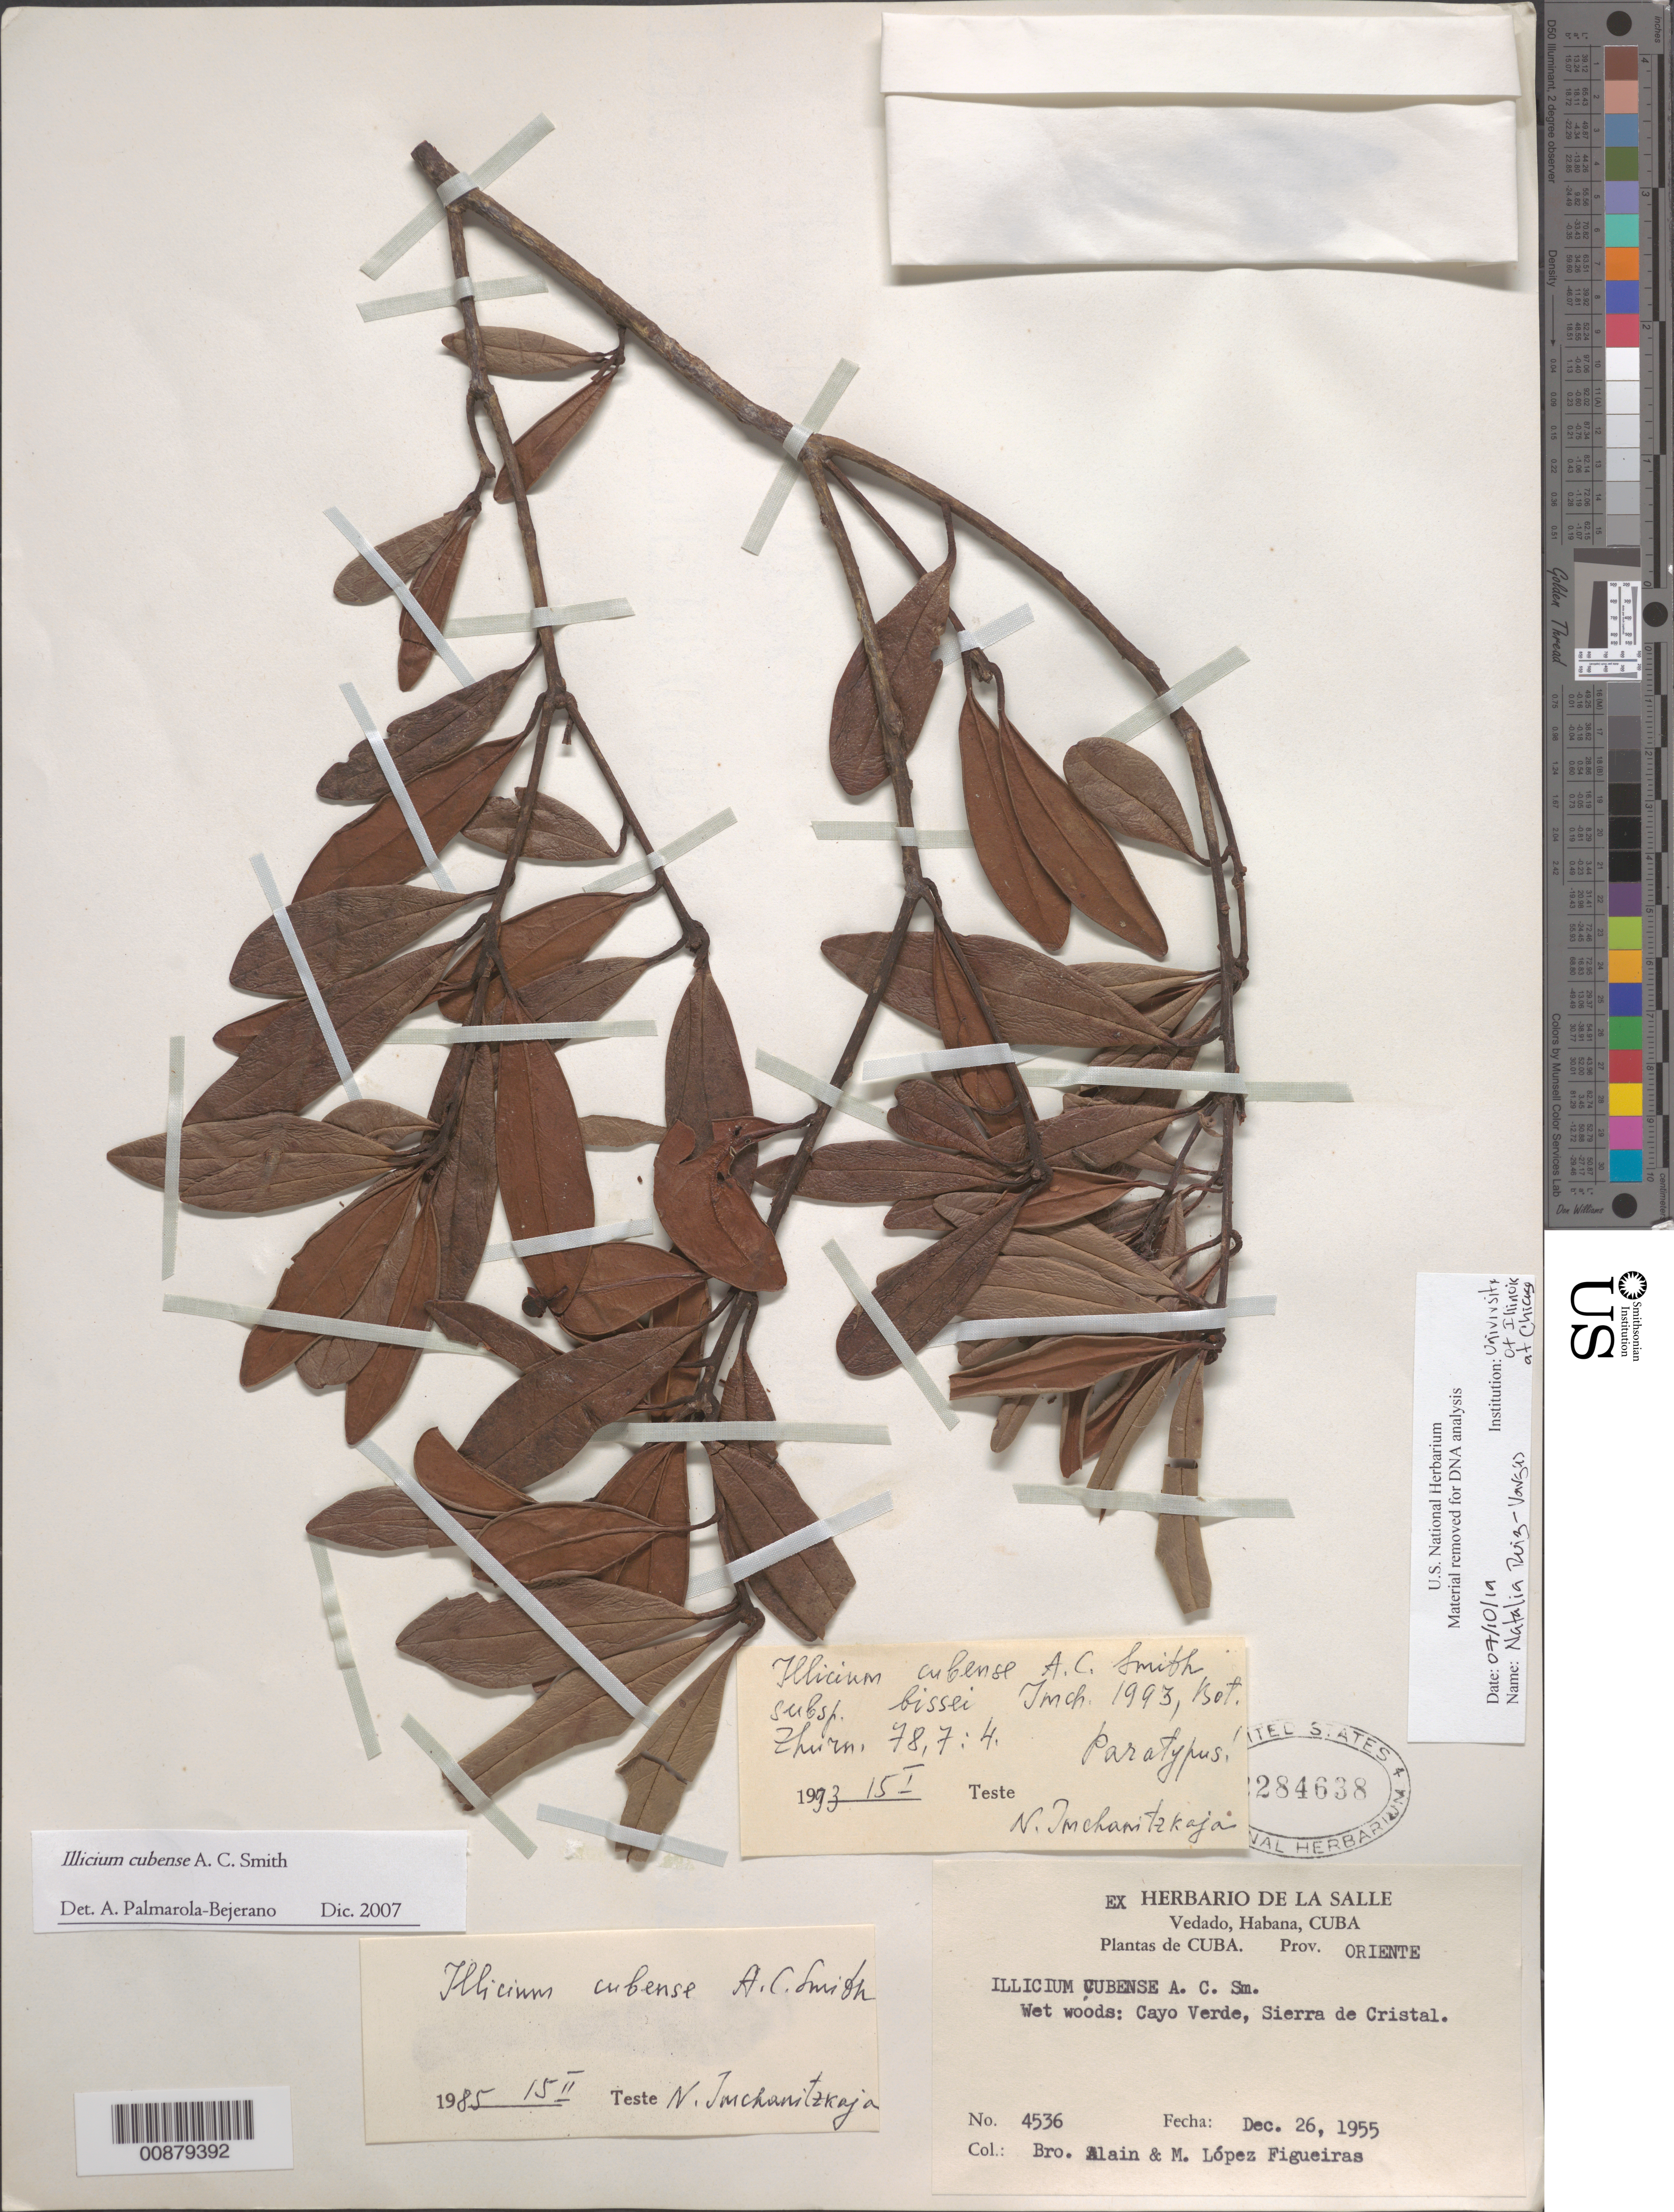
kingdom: Plantae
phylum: Tracheophyta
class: Magnoliopsida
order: Austrobaileyales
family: Schisandraceae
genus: Illicium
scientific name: Illicium cubense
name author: A.C. Sm.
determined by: Palmarola-Bejerano, A.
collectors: A. H. Liogier & M. López Figueiras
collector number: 4536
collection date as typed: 26 Dec 1955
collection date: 1955-12-26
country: Cuba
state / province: Oriente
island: Cuba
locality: Sierra de Cristal, Cayo Verde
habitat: Wet woods.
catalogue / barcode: US 2284638